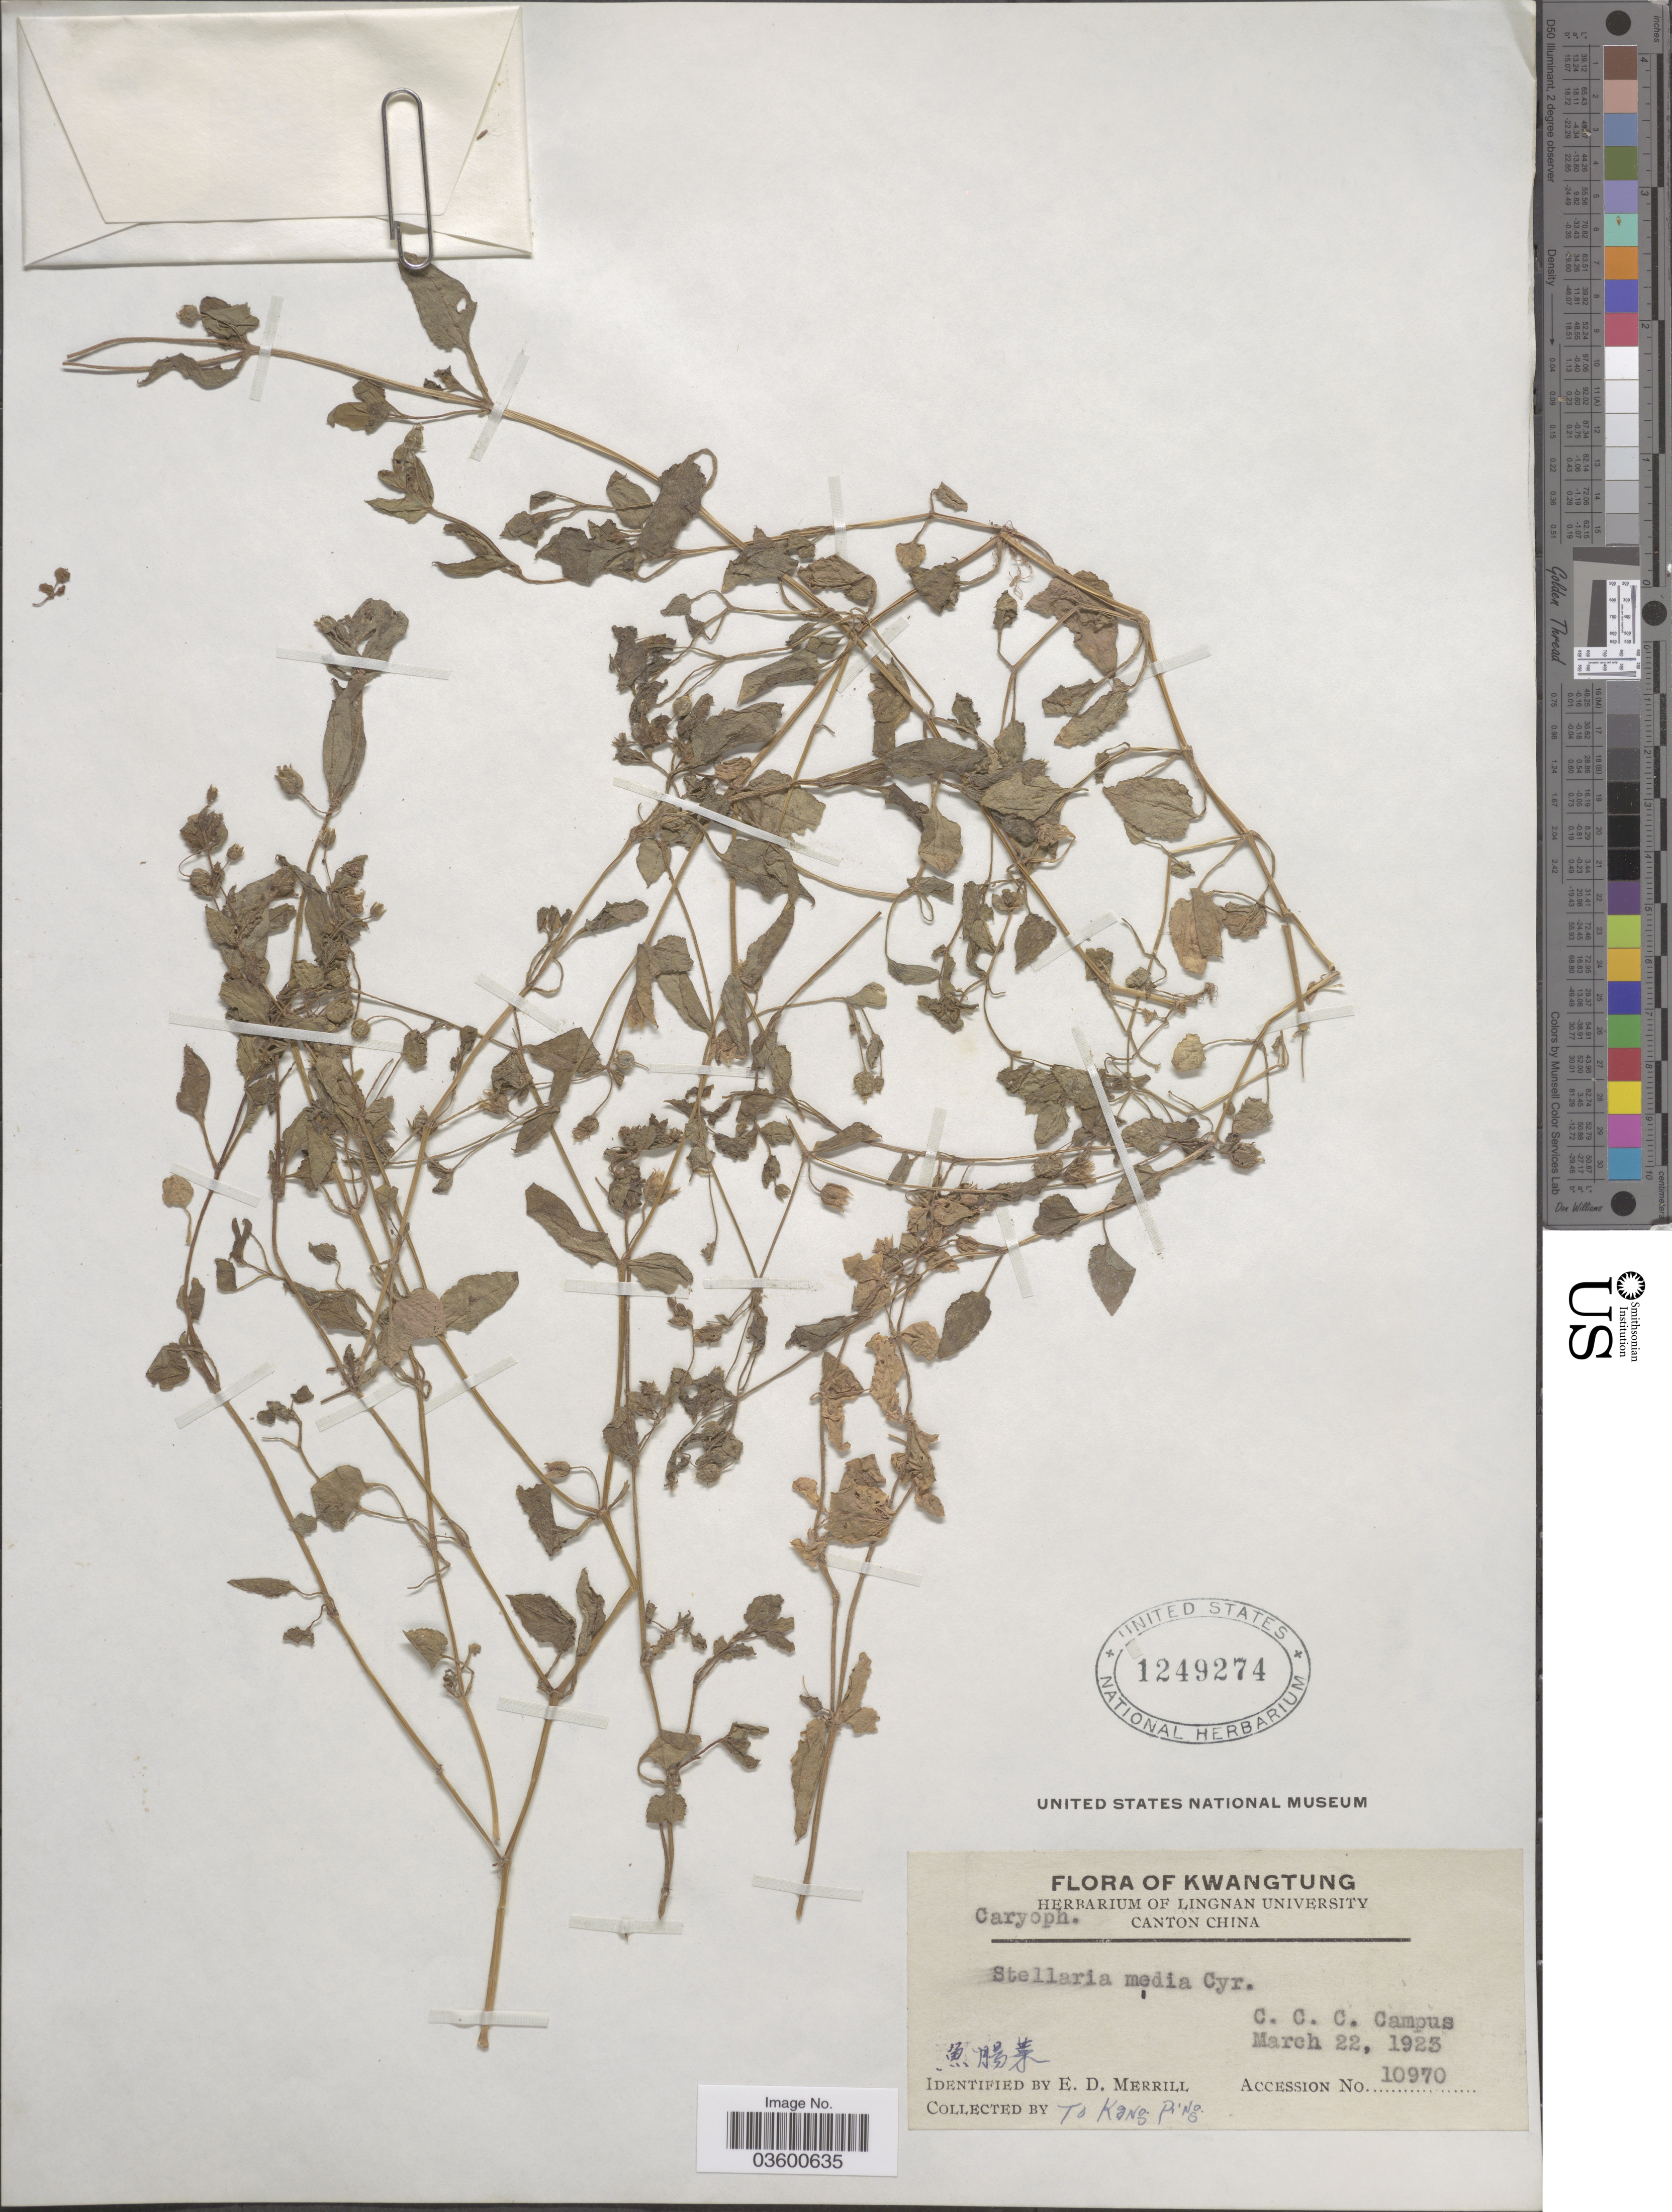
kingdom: Plantae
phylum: Tracheophyta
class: Magnoliopsida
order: Caryophyllales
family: Caryophyllaceae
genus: Stellaria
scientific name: Stellaria media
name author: (L.) Vill.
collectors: T. Ping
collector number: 10970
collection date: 1923-03-22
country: China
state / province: Guangdong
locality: Kwangtung. C. C. C. Campus.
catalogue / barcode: US 1249274